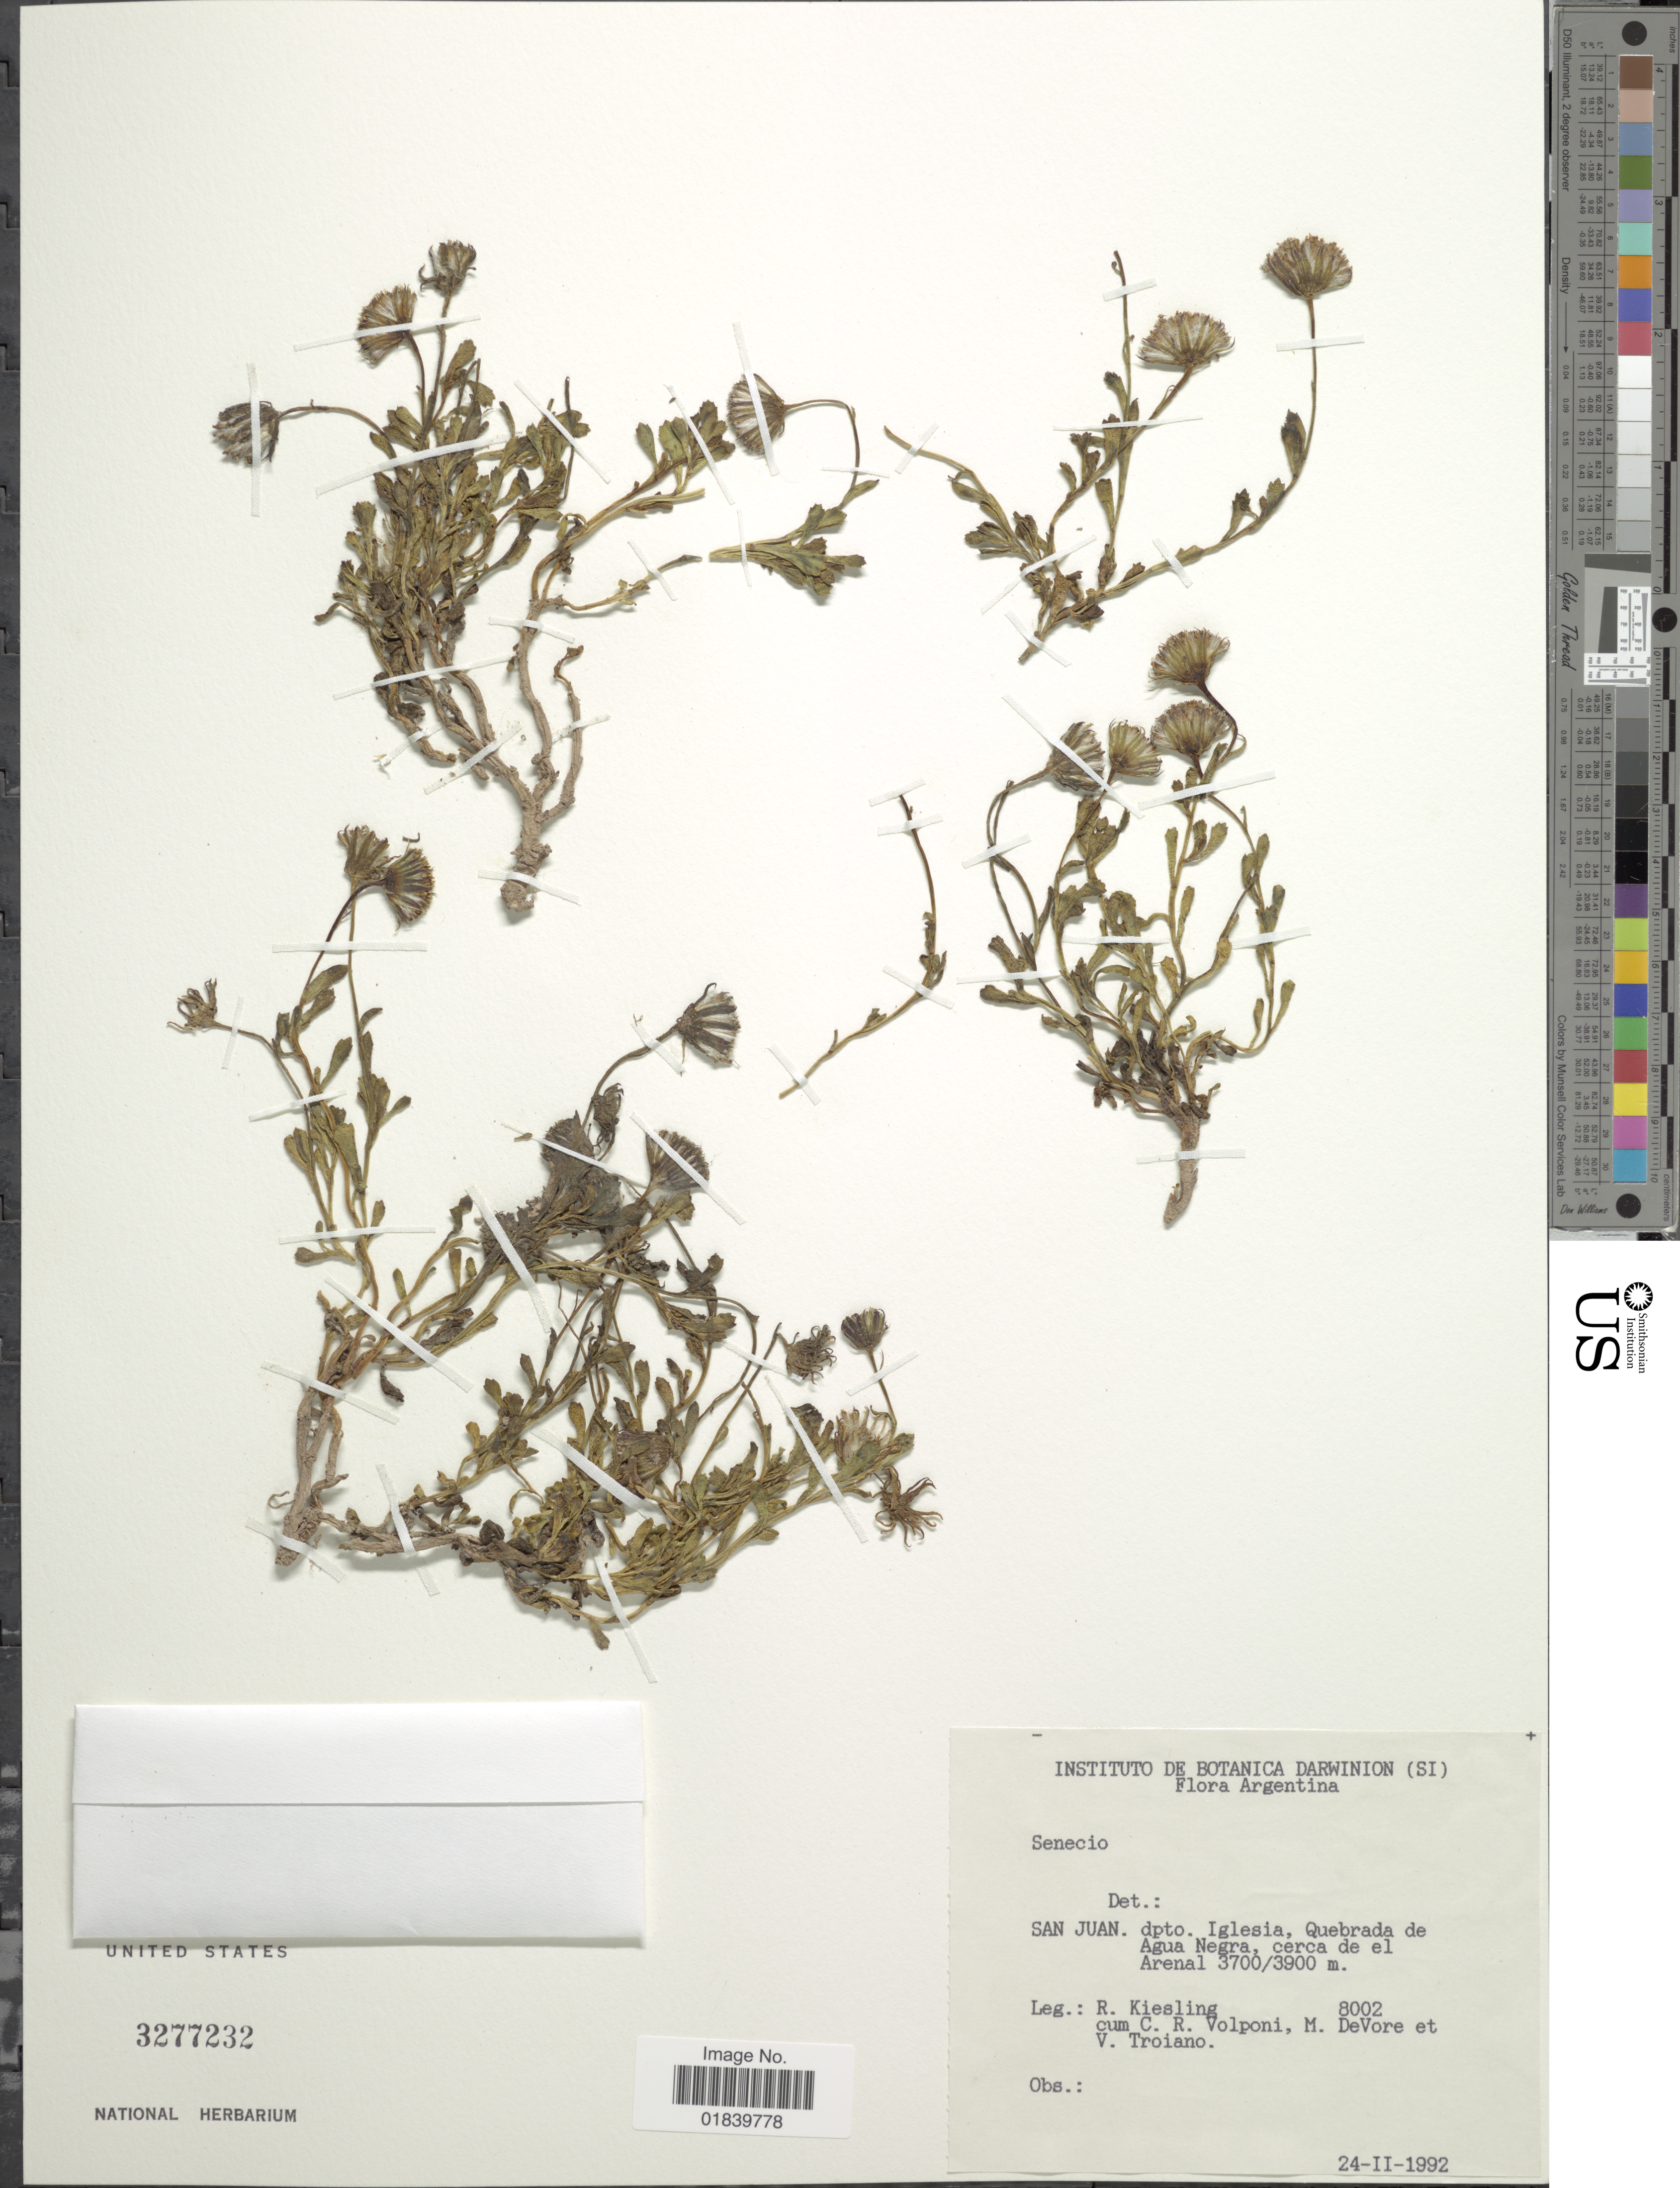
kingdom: Plantae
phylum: Tracheophyta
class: Magnoliopsida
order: Asterales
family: Asteraceae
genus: Senecio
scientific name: Senecio sp.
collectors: R. Kiesling, C. Volponi, M. DeVore & V. Troiano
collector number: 8002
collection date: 1992-02-24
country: Argentina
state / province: San Juan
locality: San Juan, dpto. Iglesia: Quebrada. de Agua Negra; cerca de el Arenal.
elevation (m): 3700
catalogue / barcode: US 3277232